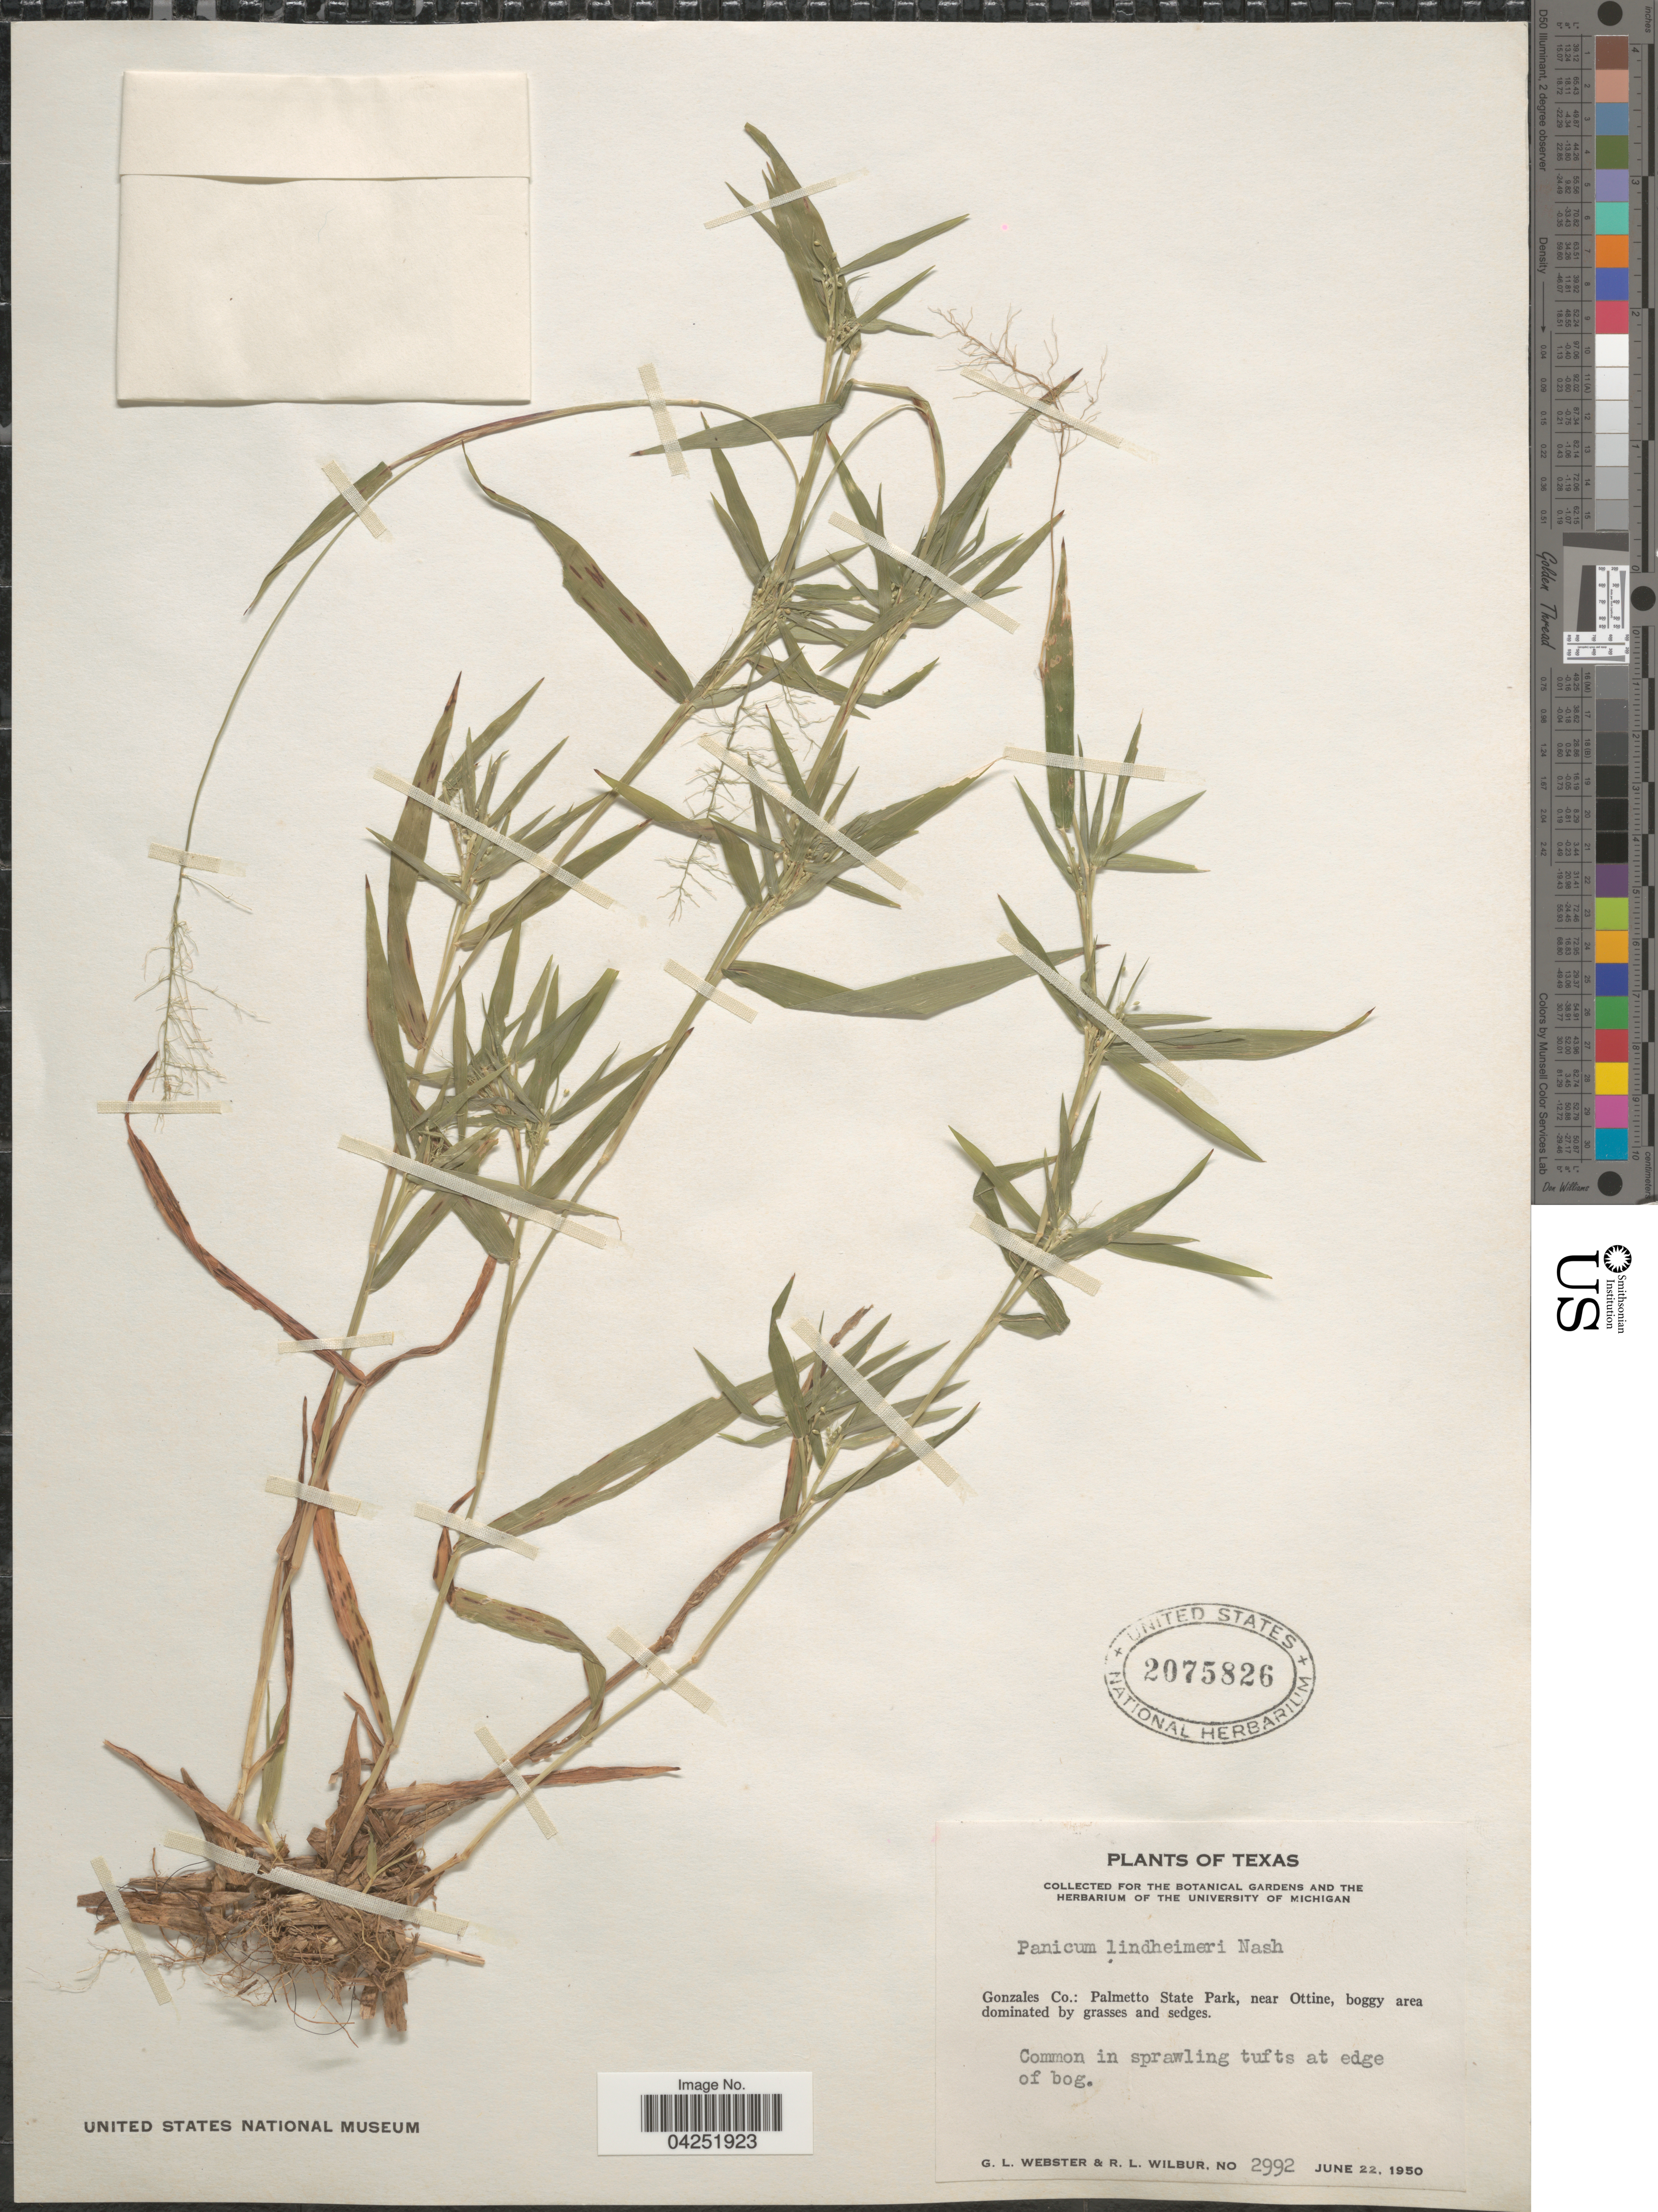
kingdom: Plantae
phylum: Tracheophyta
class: Liliopsida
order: Poales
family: Poaceae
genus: Dichanthelium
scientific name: Dichanthelium acuminatum var. lindheimeri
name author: (Nash) Gould & C.A. Clark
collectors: G. L. Webster & R. L. Wilbur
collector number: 2992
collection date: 1950-06-22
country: United States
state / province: Texas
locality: Gonzales Co.: Palmetto State Park, near Ottine, boggy area dominated by grasses and sedges. Common in sprawling tufts at edge of bog.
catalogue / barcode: US 2075826